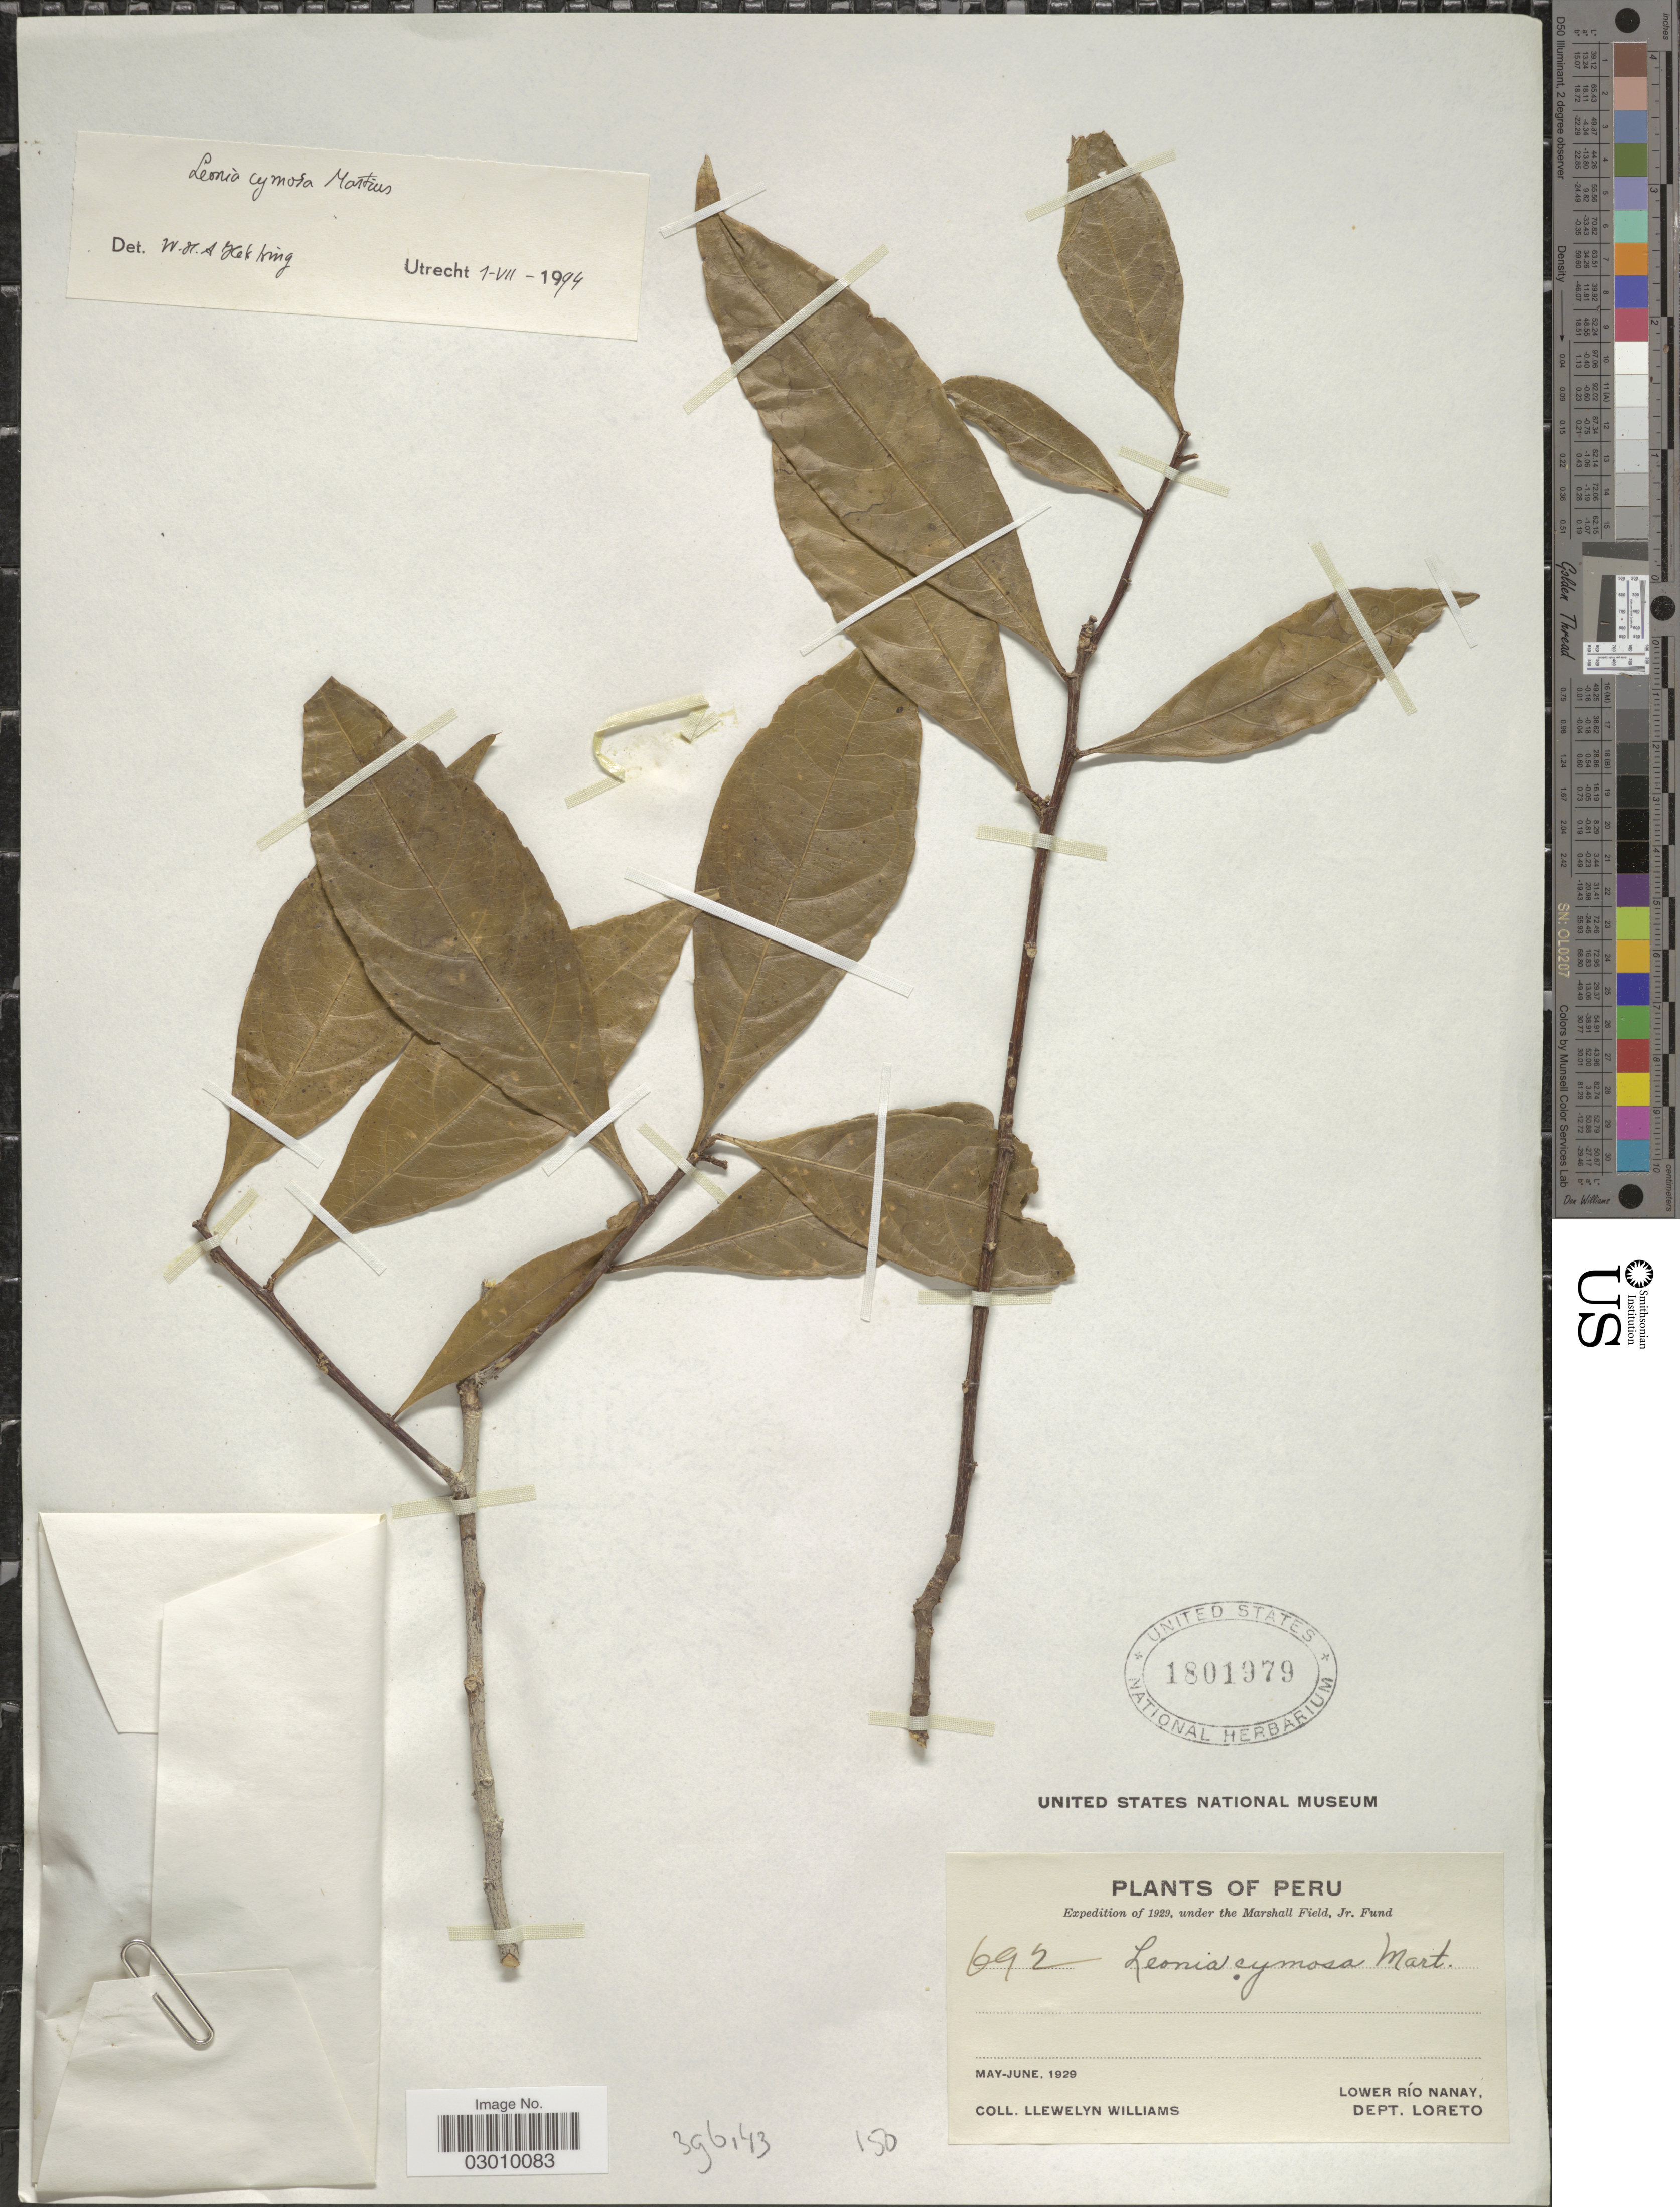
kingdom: Plantae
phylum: Tracheophyta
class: Magnoliopsida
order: Malpighiales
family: Violaceae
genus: Leonia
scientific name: Leonia cymosa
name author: Mart.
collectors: Ll. Williams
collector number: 692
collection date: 1929-05/1929-06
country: Peru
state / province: Loreto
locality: Lower Río Nanay, Dept. Loreto.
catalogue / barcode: US 1801979